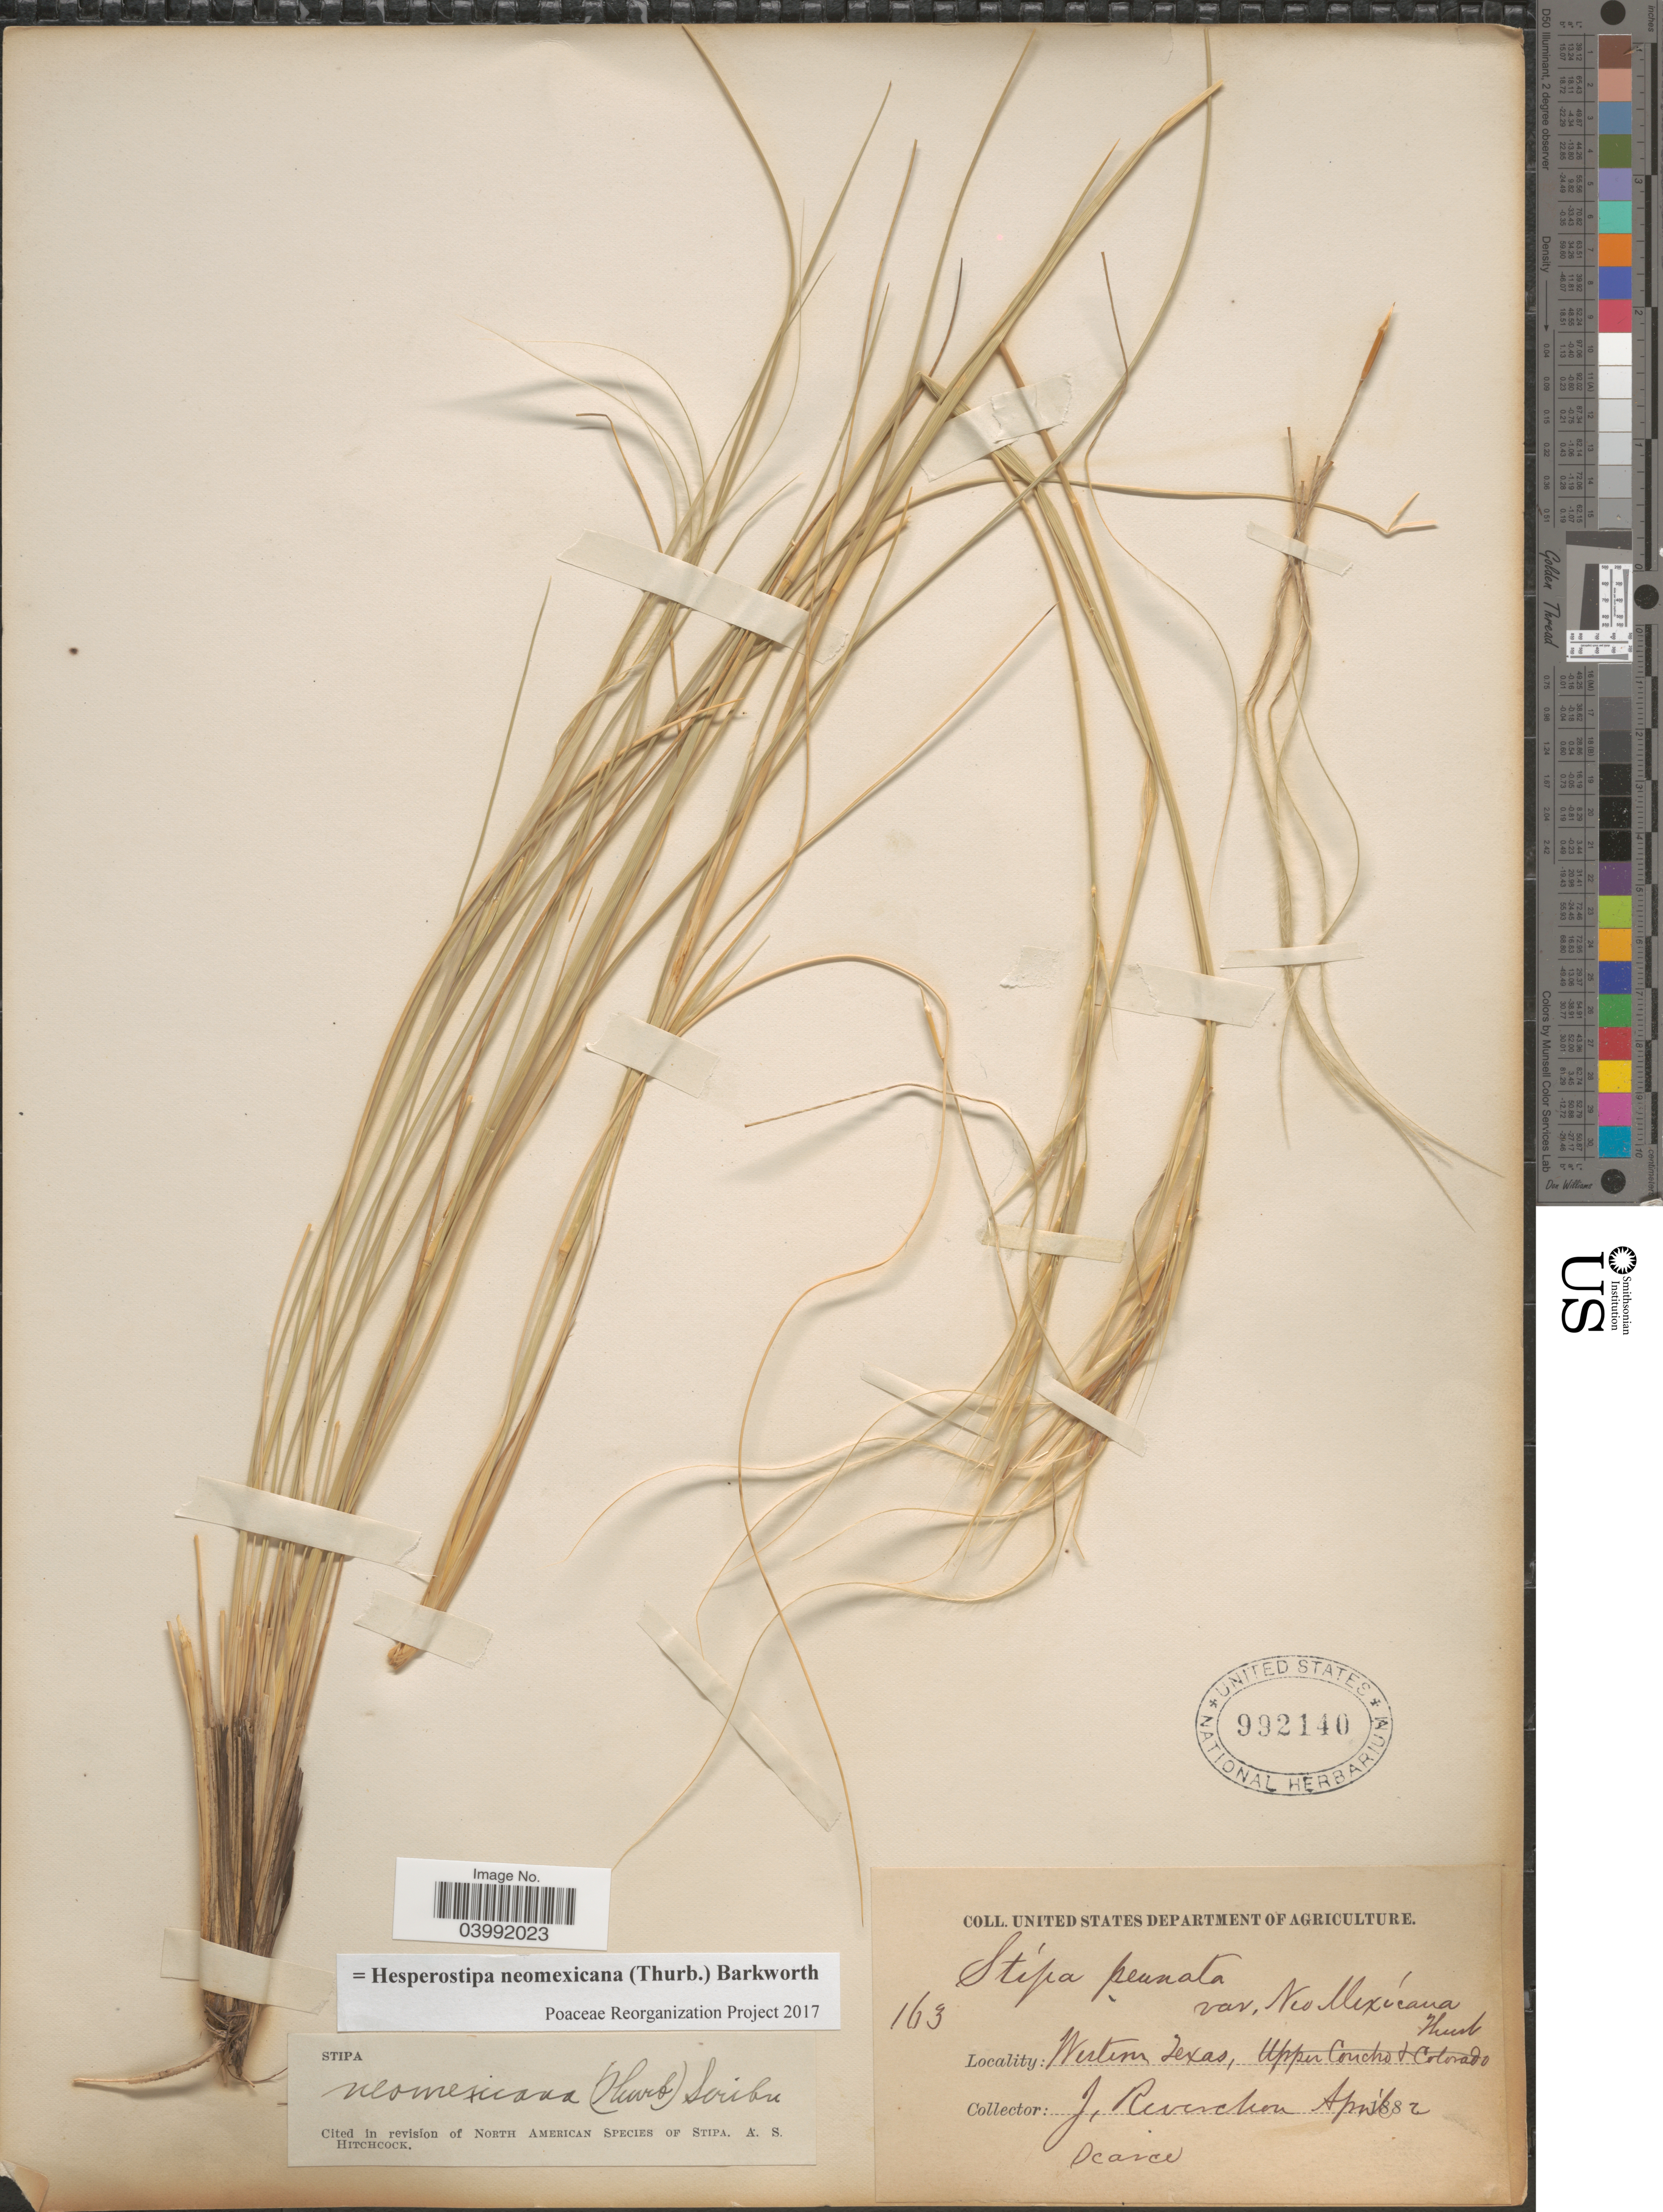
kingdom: Plantae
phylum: Tracheophyta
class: Liliopsida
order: Poales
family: Poaceae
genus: Hesperostipa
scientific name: Hesperostipa neomexicana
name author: (Thurb.) Barkworth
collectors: J. Reverchon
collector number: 163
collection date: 1882-04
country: United States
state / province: Texas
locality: Western Texas.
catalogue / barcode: US 992140